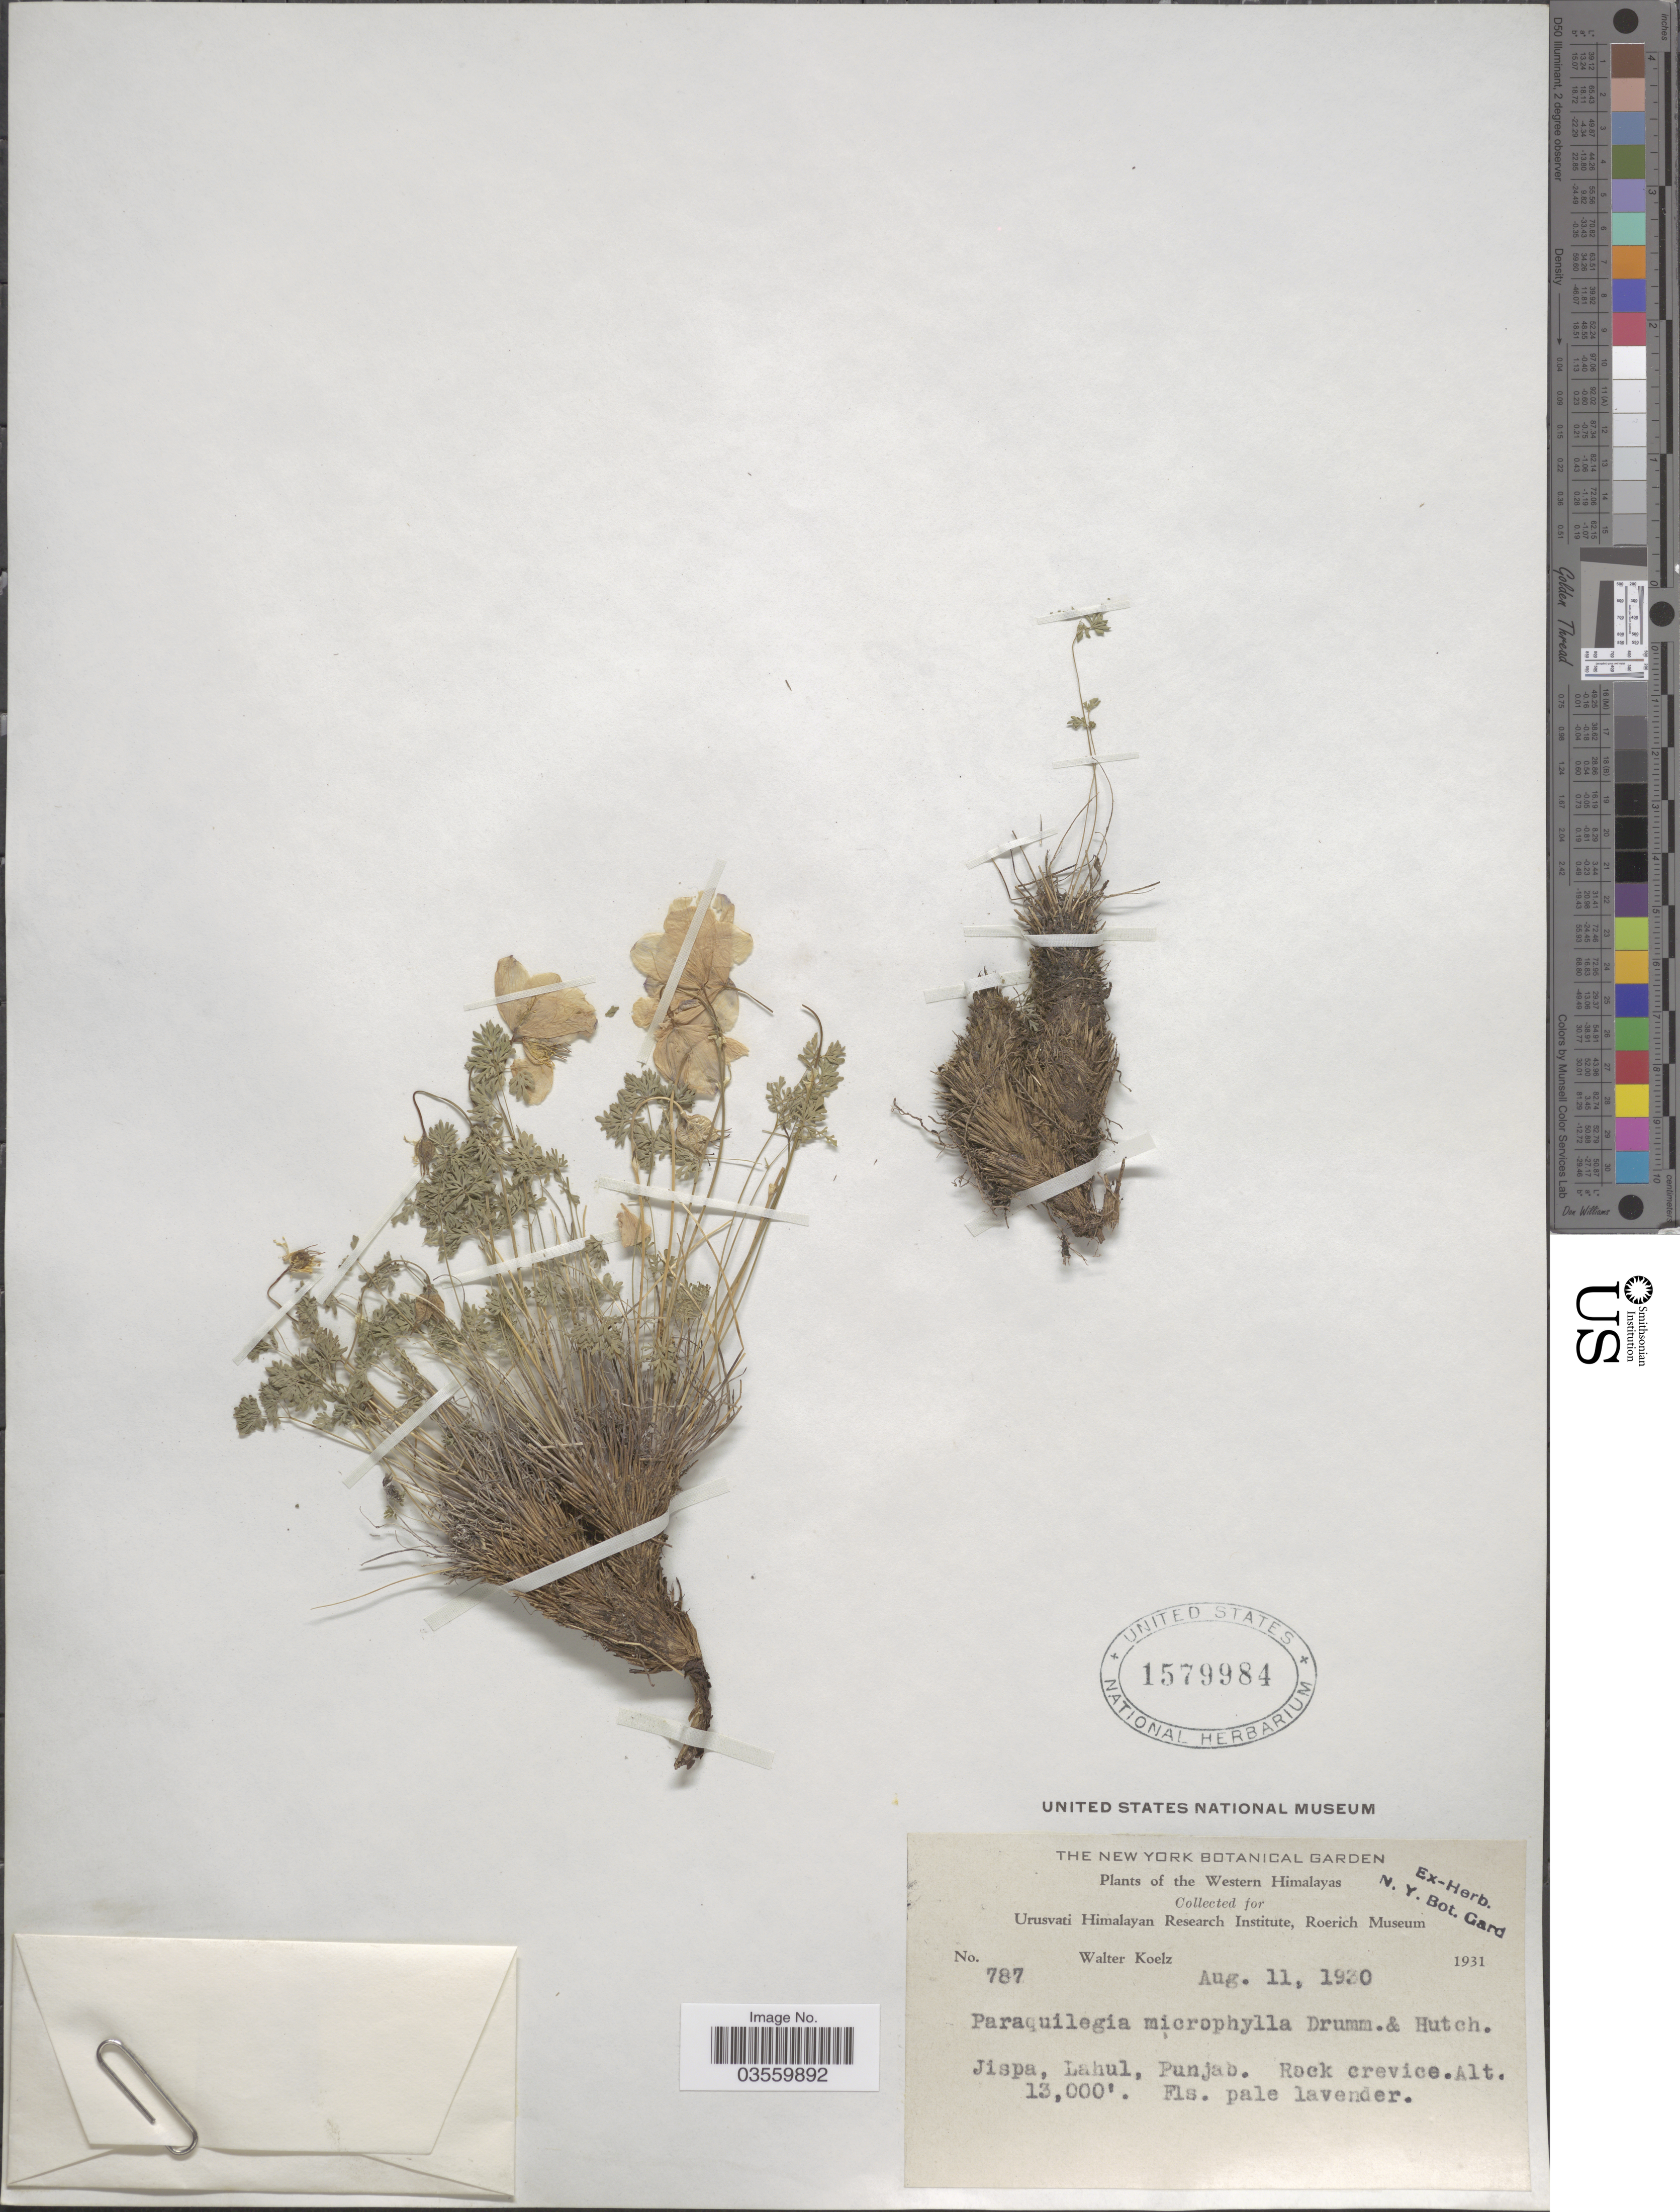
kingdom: Plantae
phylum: Tracheophyta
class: Magnoliopsida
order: Ranunculales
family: Ranunculaceae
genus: Paraquilegia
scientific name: Paraquilegia microphylla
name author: (Royle) J.R. Drumm. & Hutch.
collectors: W. N. Koelz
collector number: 787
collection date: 1930-08-11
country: India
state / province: Punjab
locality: Western Himalayas. Jispa, Lahul.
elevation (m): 3962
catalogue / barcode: US 1579984